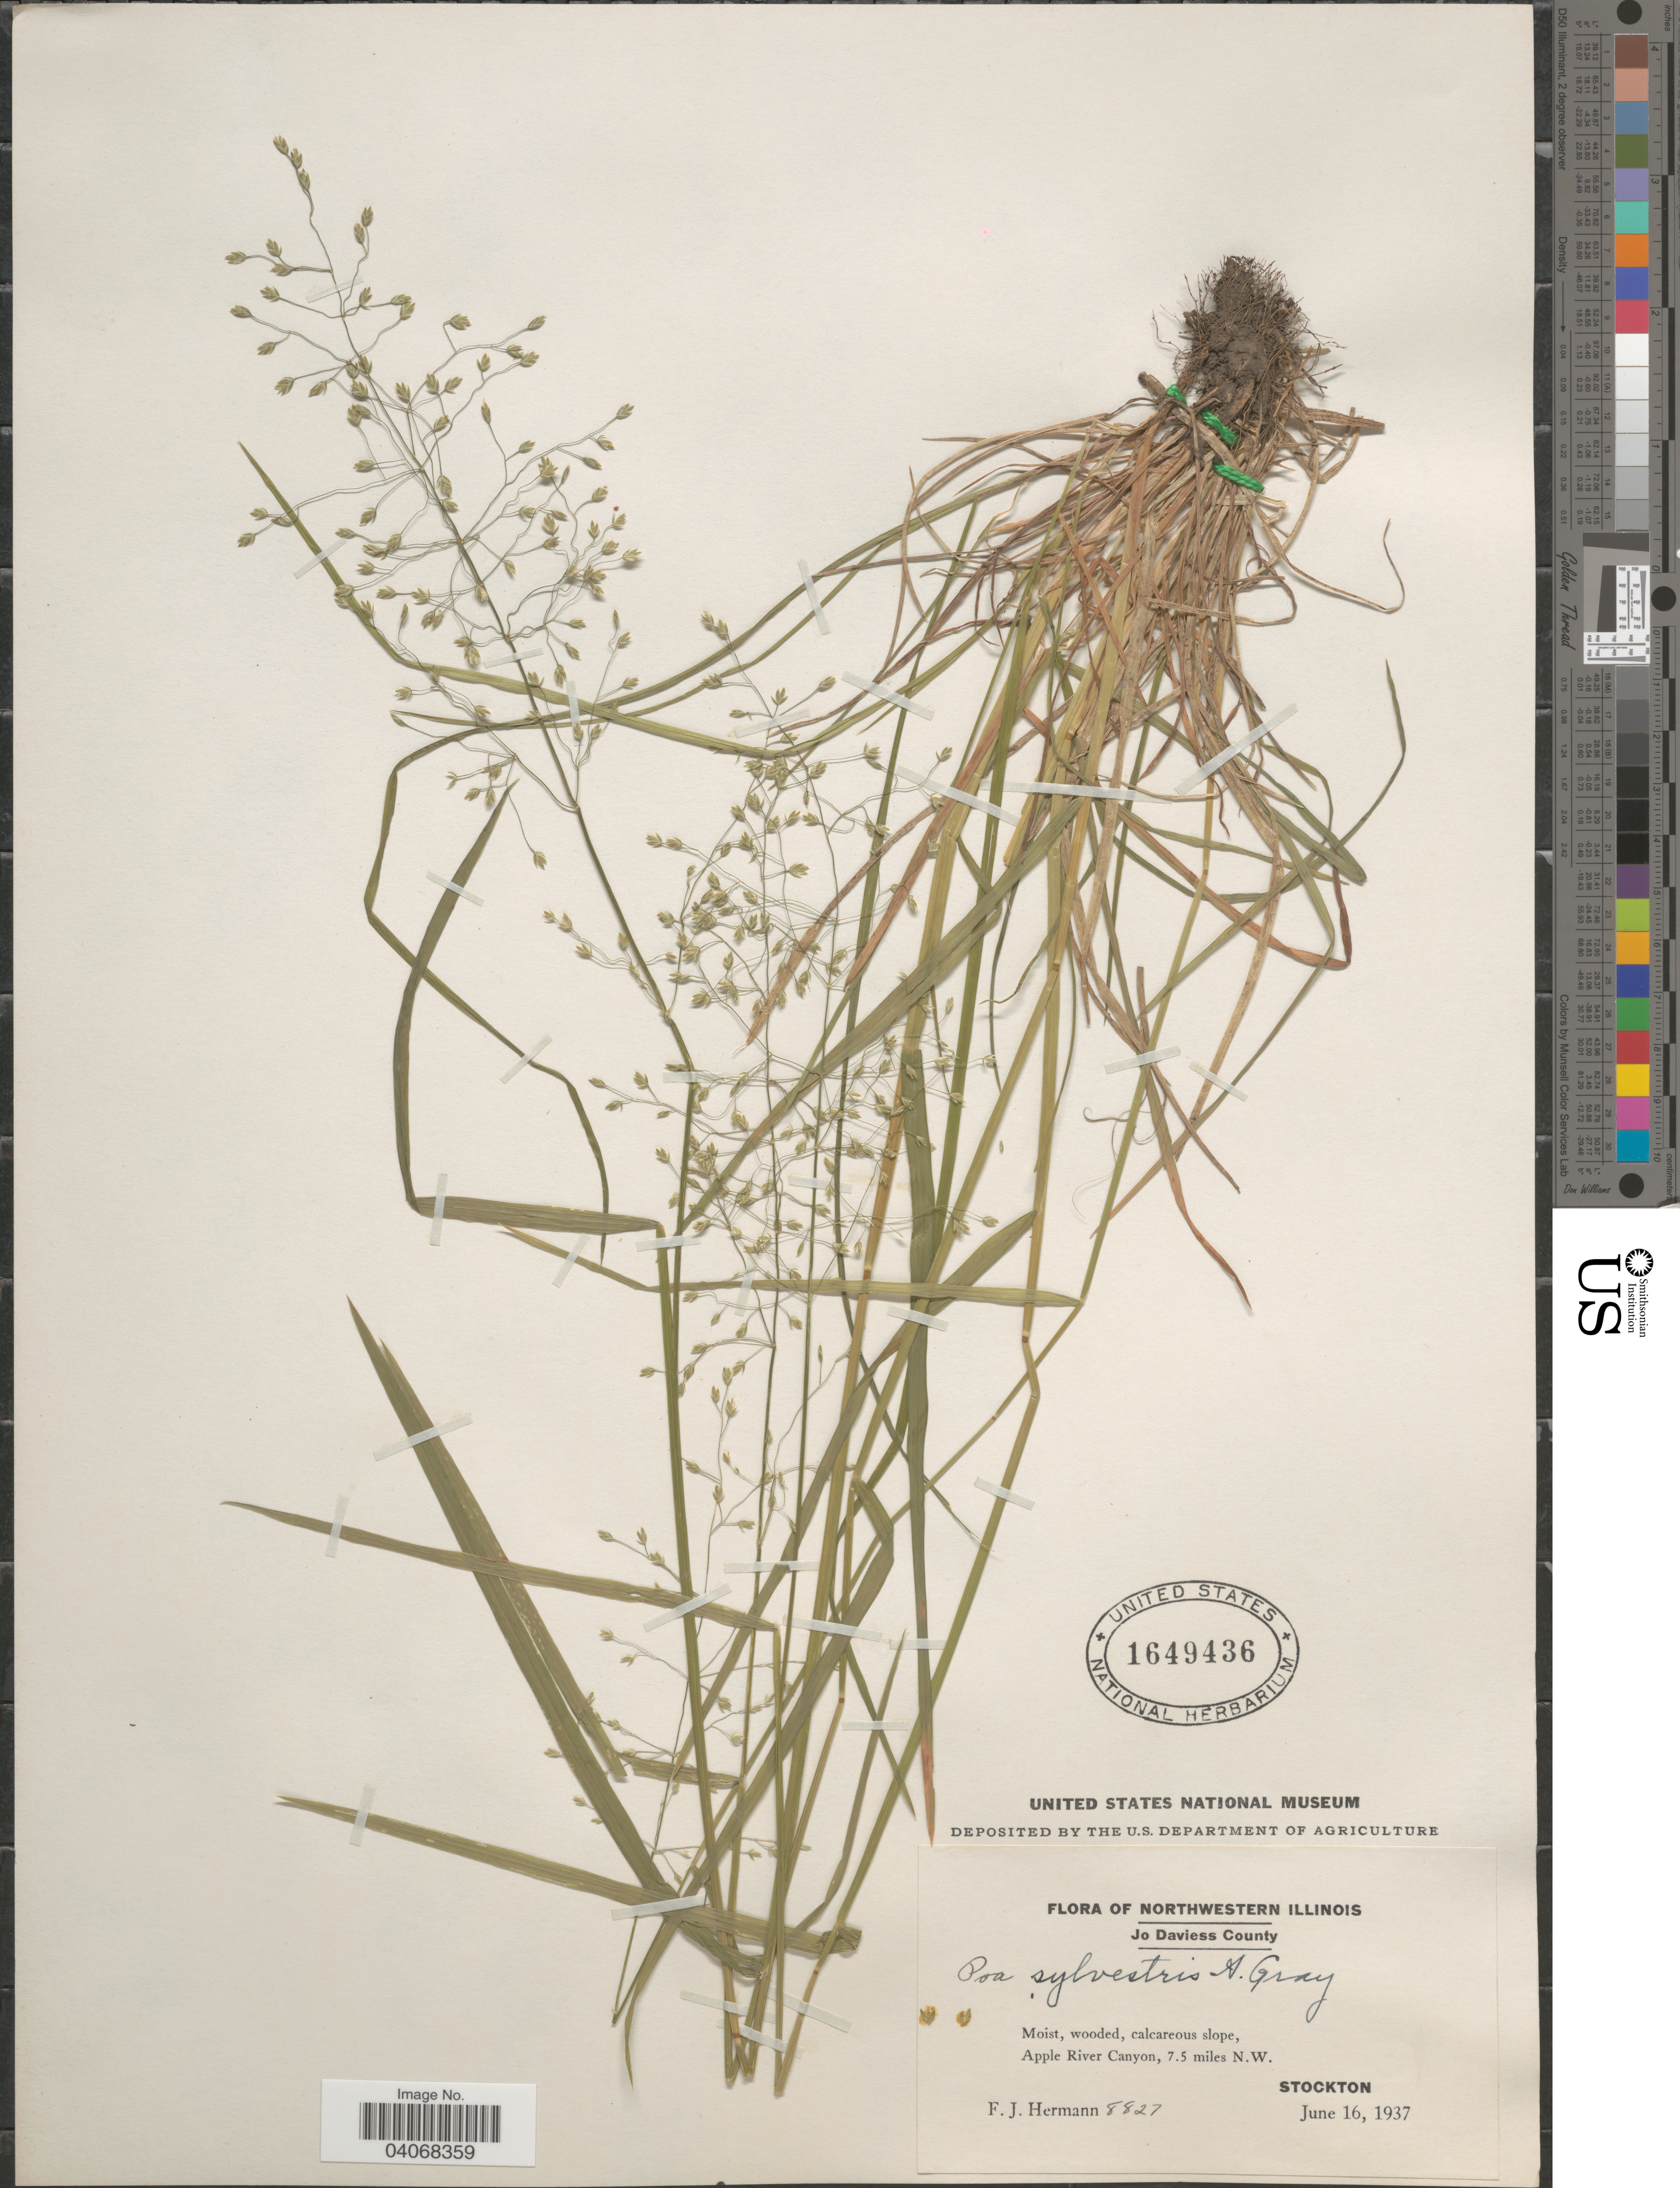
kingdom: Plantae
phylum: Tracheophyta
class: Liliopsida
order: Poales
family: Poaceae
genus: Poa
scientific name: Poa sylvestris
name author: A. Gray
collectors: F. J. Hermann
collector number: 8827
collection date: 1937-06-16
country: United States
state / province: Illinois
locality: Northwestern Illinois. Jo Daviess County. Moist, wooded, calcareous slope, Apple River Canyon, 7.5 miles N. W. Stockton.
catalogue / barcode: US 1649436